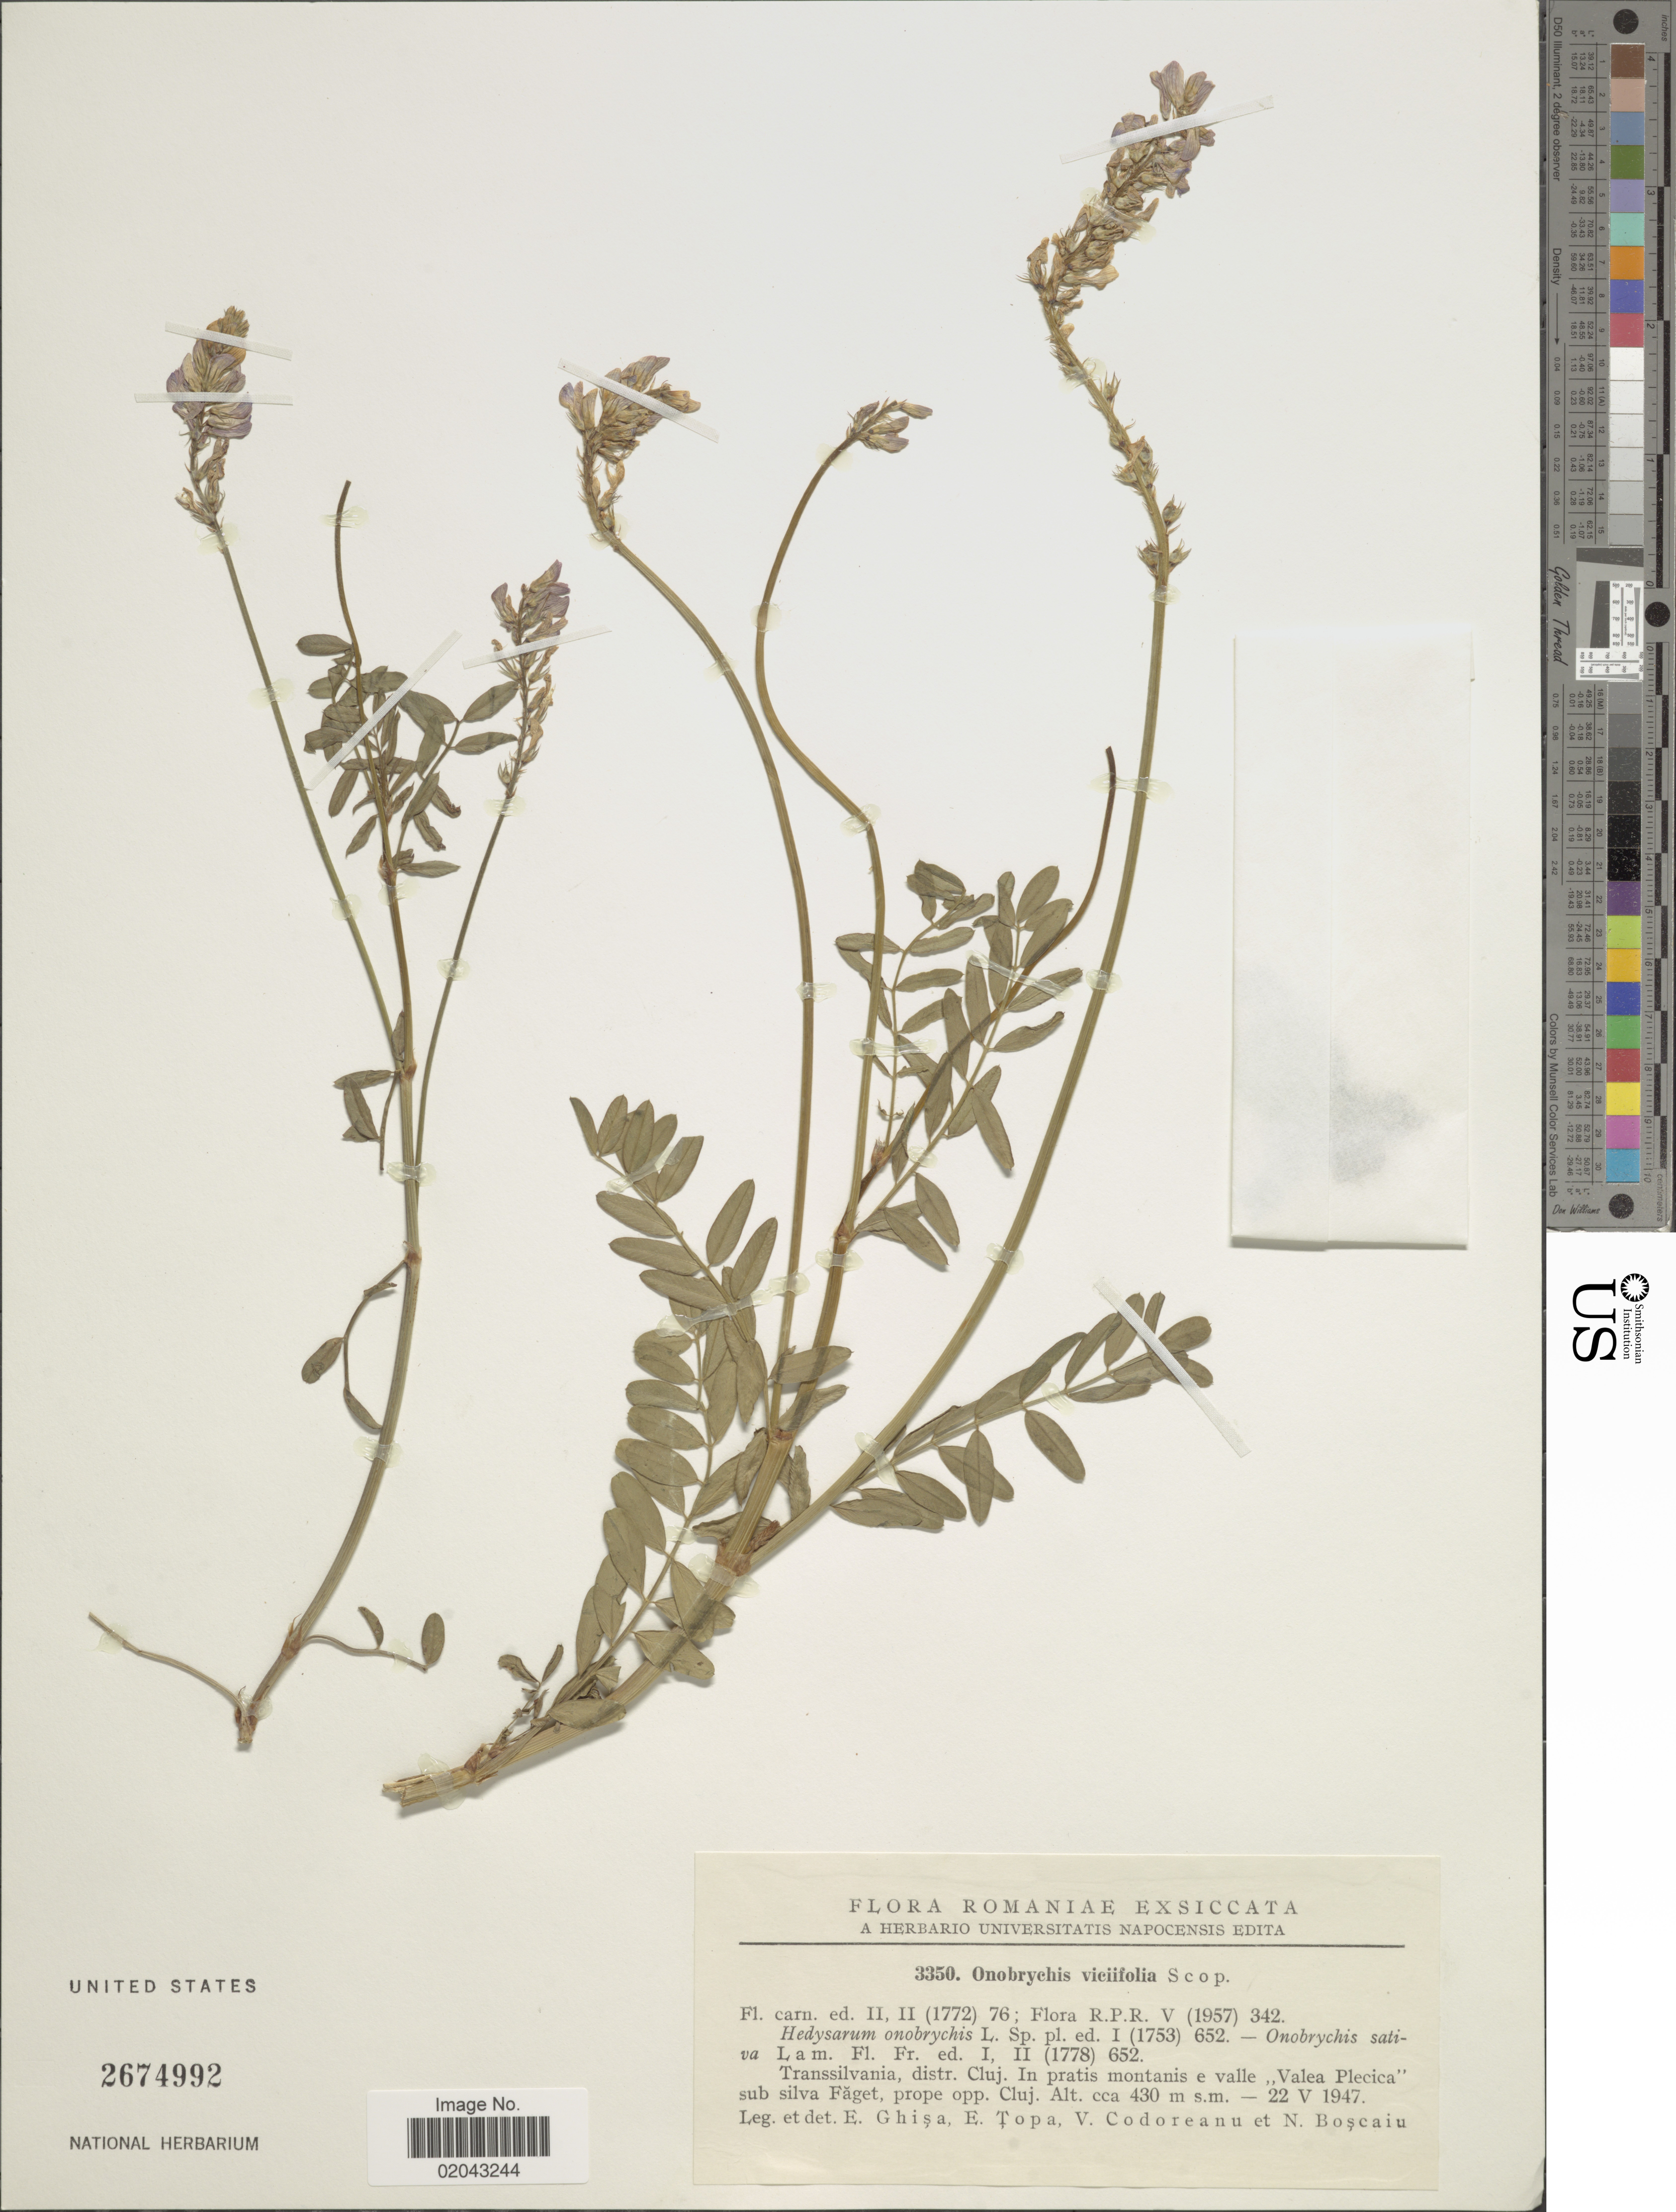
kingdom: Plantae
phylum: Tracheophyta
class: Magnoliopsida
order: Fabales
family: Fabaceae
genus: Onobrychis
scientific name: Onobrychis viciaefolia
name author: Trautv.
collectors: E. Ghisa, E. Topa, V. Codoreanu & Boscaiu, N.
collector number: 3350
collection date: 1947-05-22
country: Romania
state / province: Cluj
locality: Transsilvania, distr. Cluj. In pratis montanis e valle,, valea Plecica sub silva Faget, prope opp. Cluj.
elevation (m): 430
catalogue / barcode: US 2674992